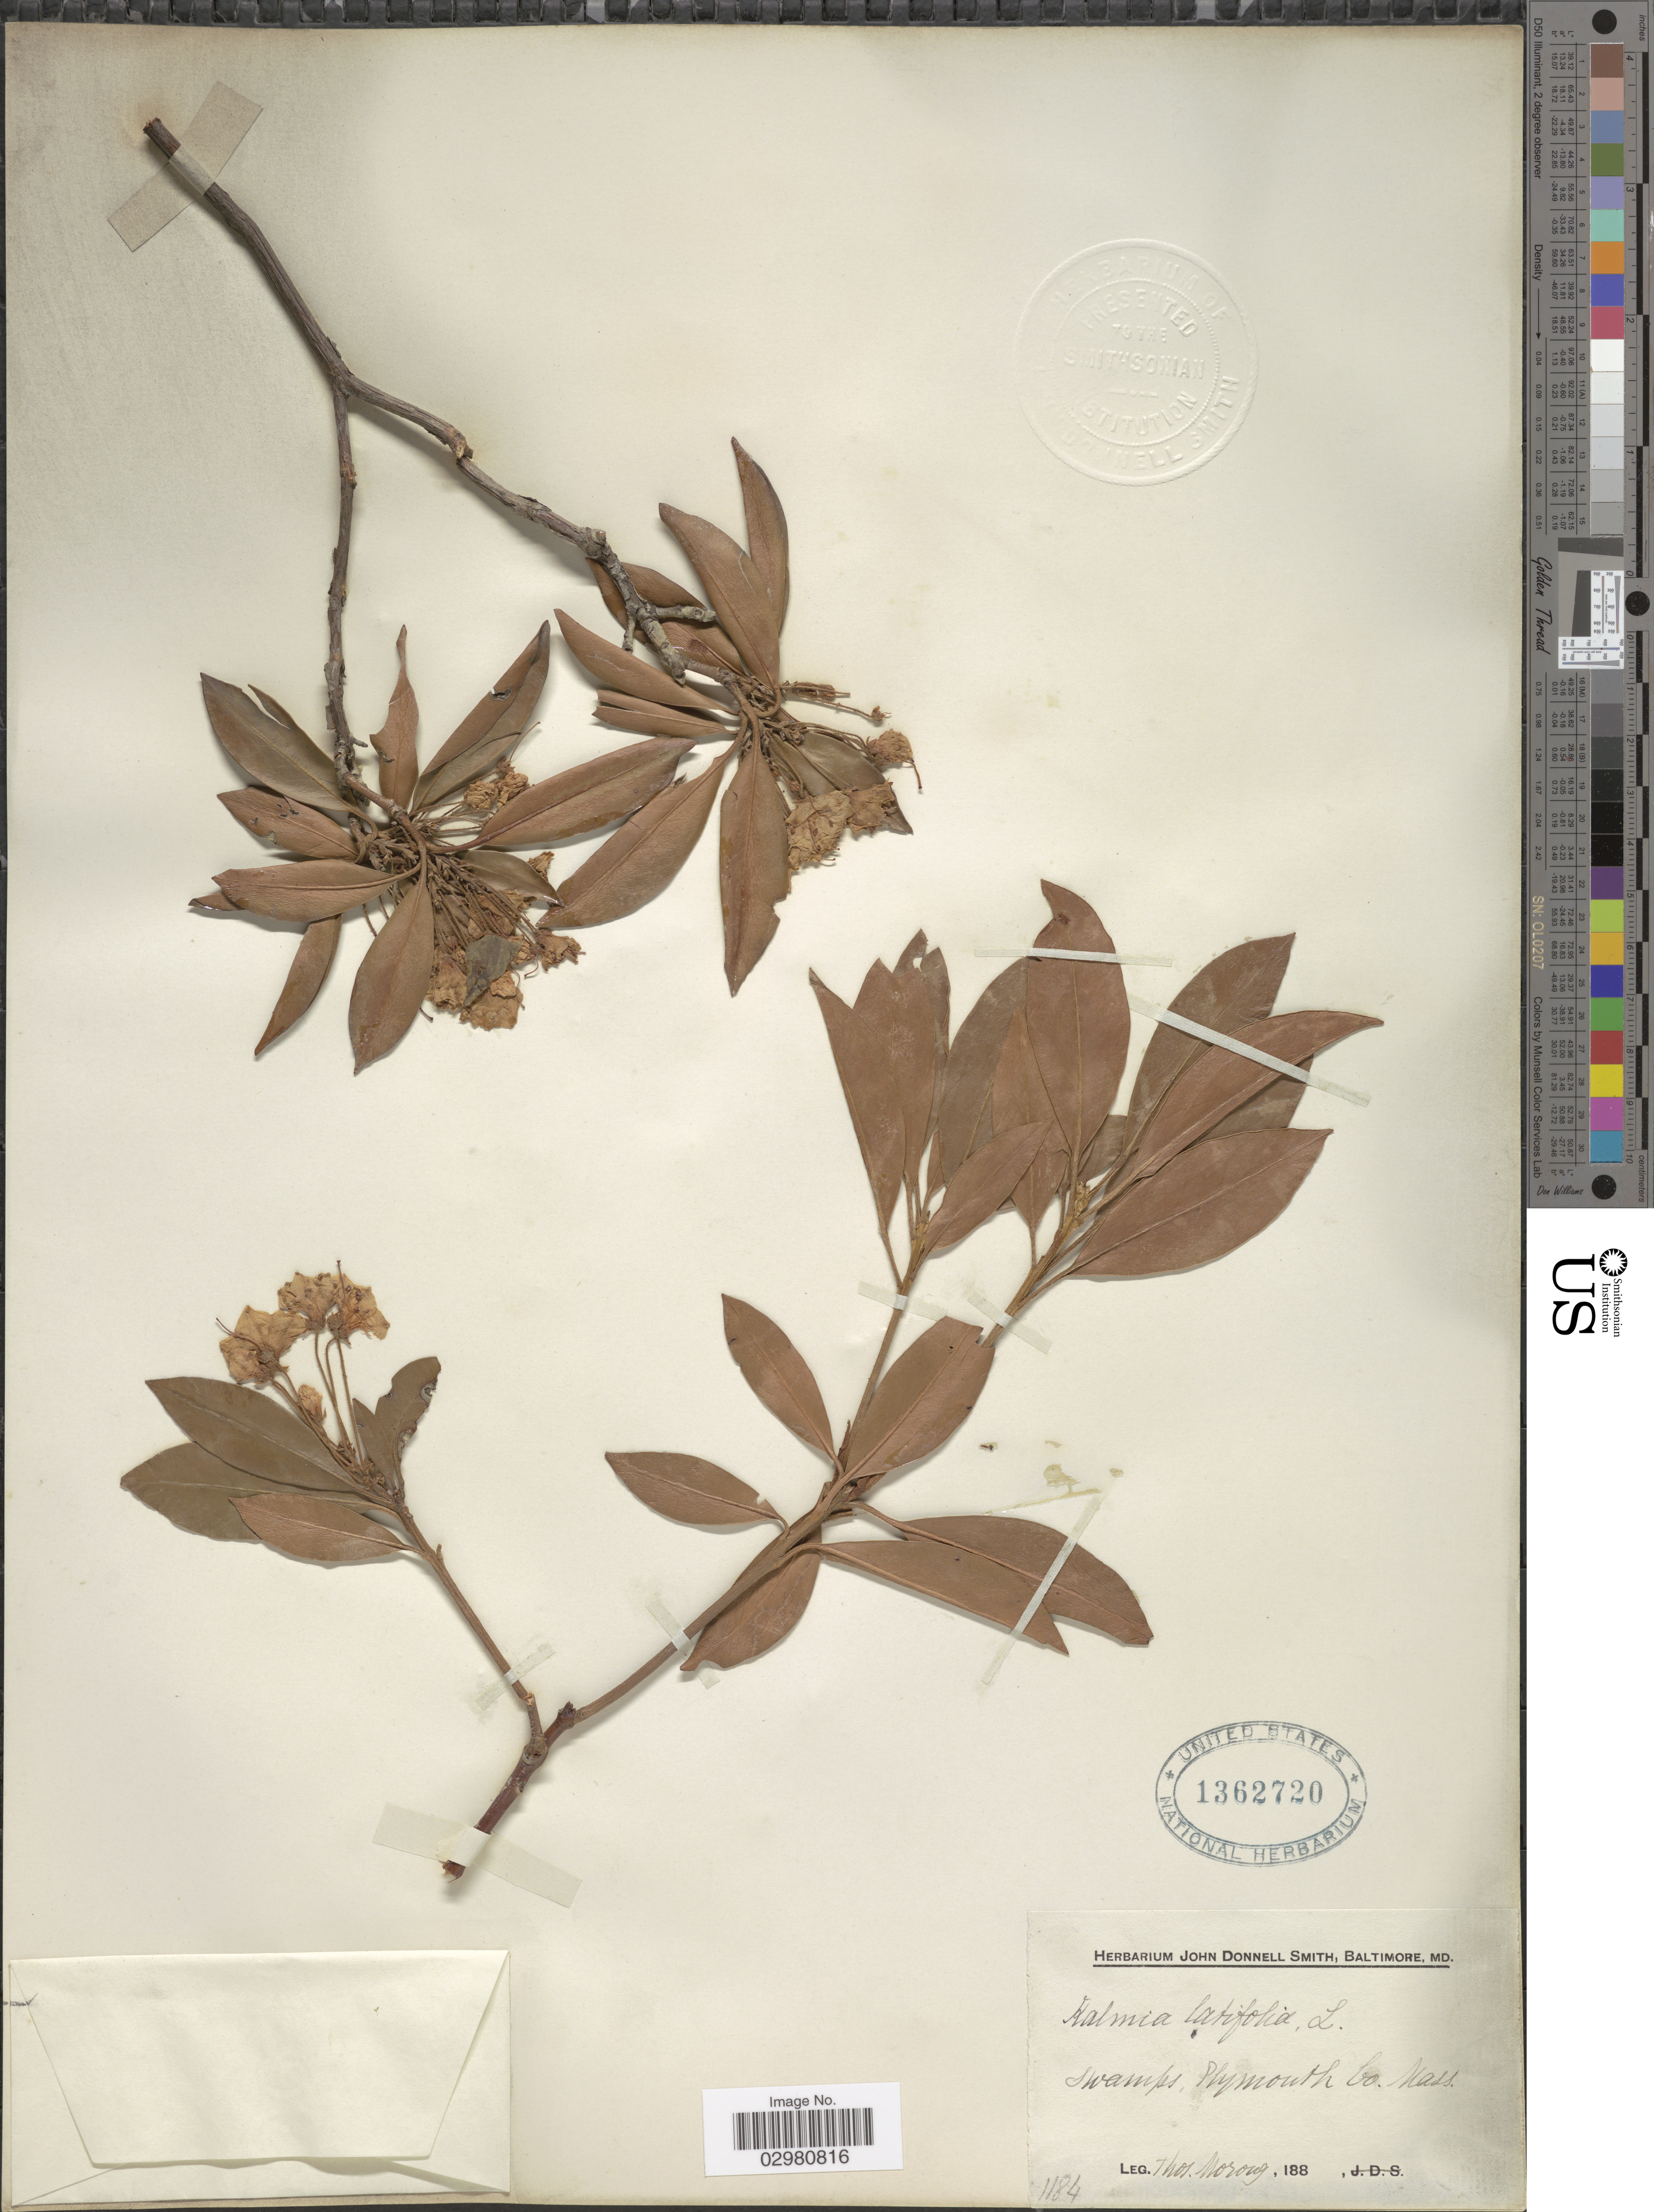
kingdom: Plantae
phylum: Tracheophyta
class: Magnoliopsida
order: Ericales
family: Ericaceae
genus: Kalmia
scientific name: Kalmia latifolia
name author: L.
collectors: ex herb. T. Morong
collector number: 1184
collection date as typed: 188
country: United States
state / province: Massachusetts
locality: Plymouth Co. Mass.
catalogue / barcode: US 1362720